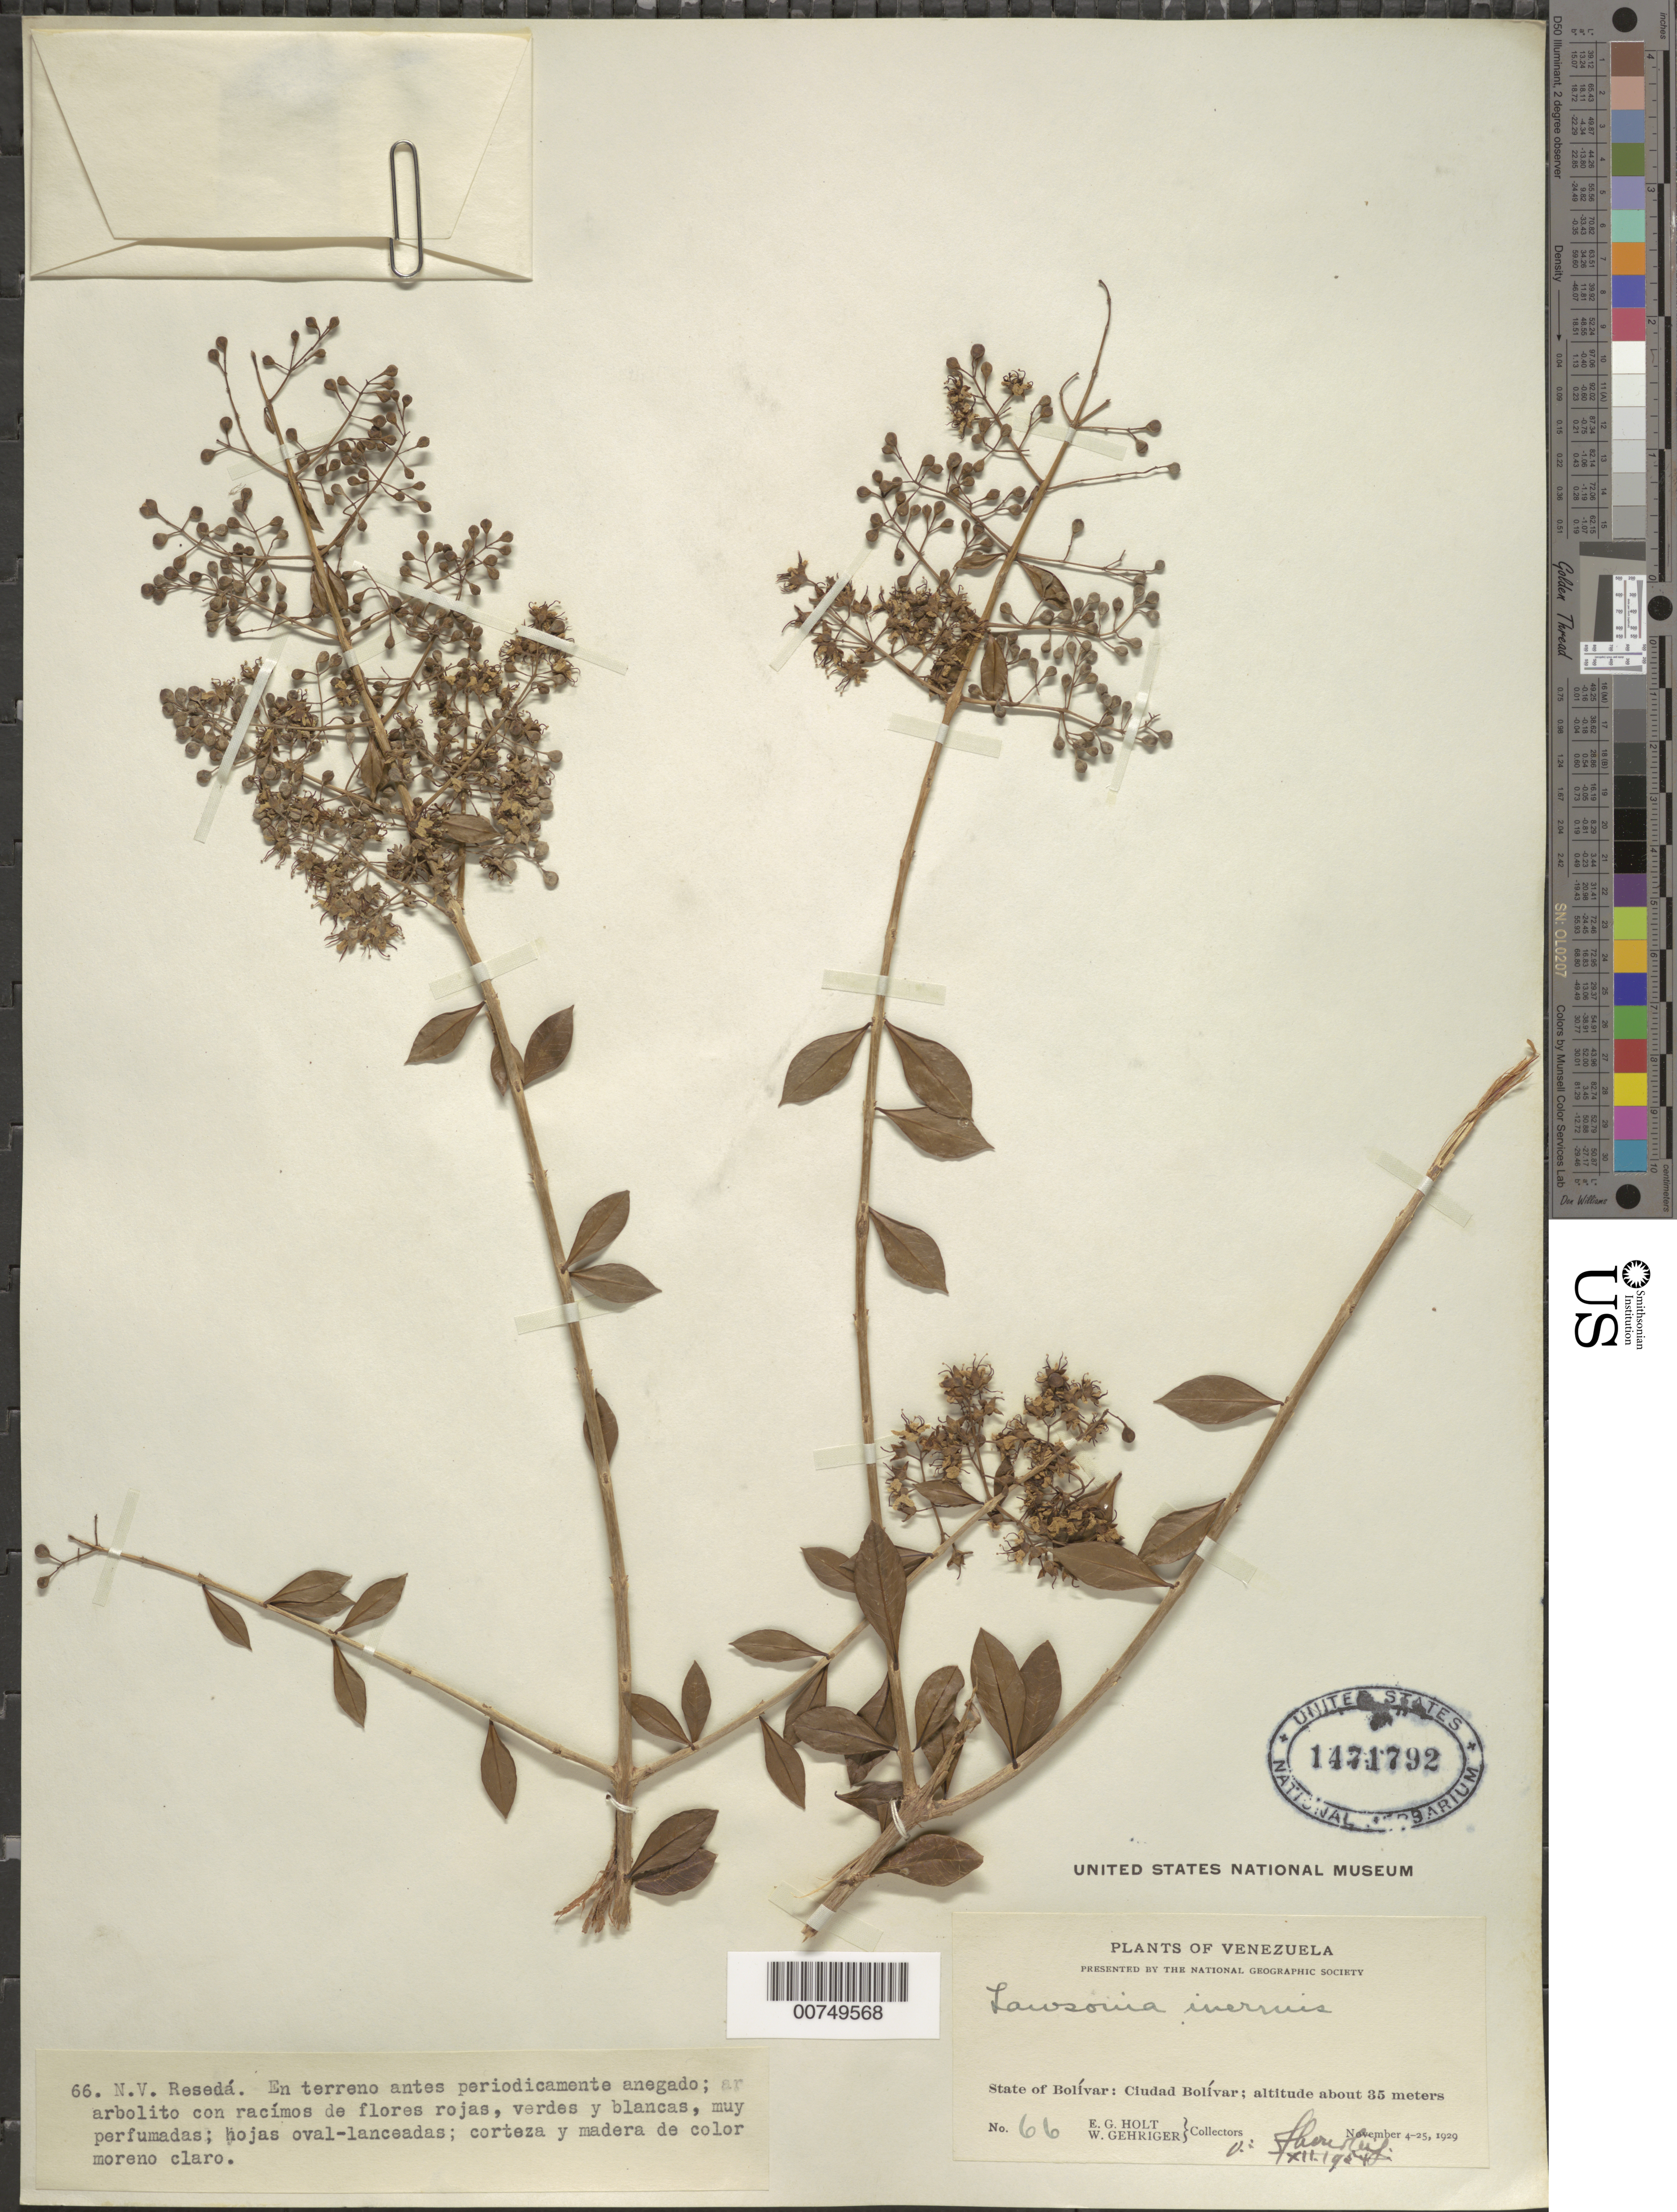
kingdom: Plantae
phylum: Tracheophyta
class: Magnoliopsida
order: Myrtales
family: Lythraceae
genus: Lawsonia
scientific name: Lawsonia inermis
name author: L.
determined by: Lourteig, A.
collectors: E. Holt & W. Gehriger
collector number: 66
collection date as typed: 4-Nov-29 to 25-Nov-29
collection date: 1929-11-04/1929-11-25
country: Venezuela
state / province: Bolívar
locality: Ciudad Bolívar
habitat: Terrano antes periodicamente anegado;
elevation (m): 35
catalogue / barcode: US 1471792